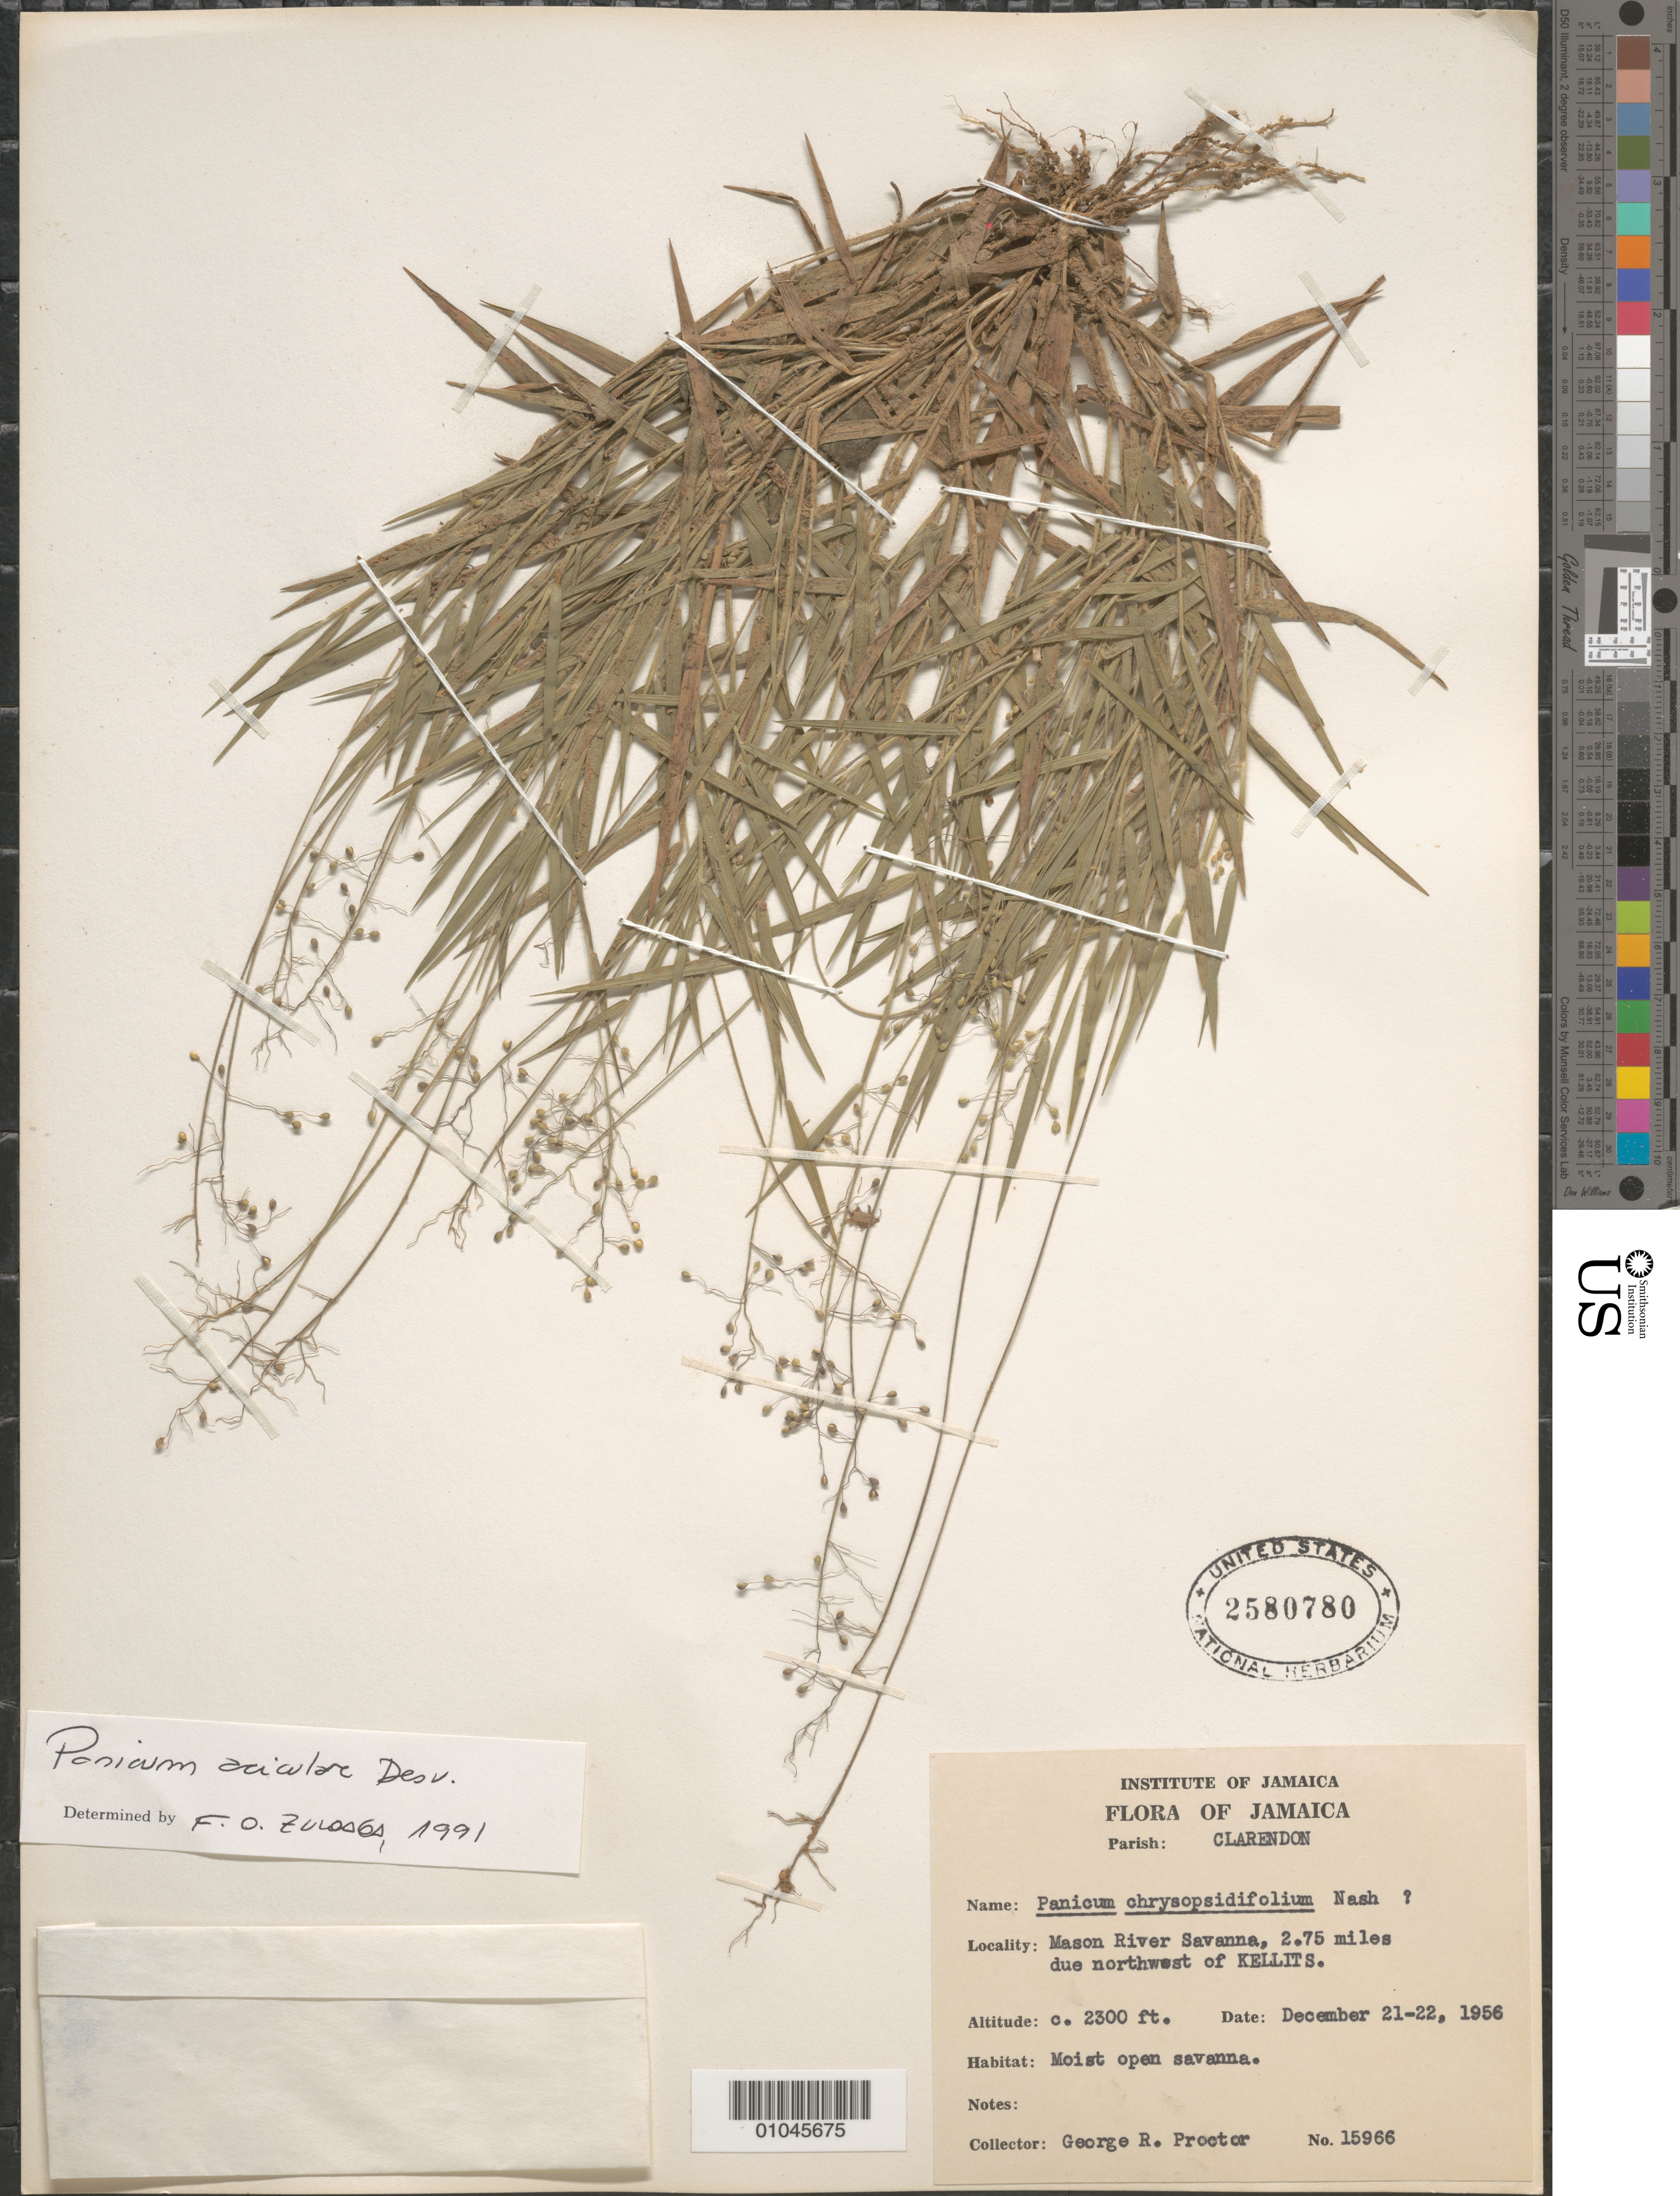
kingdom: Plantae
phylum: Tracheophyta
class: Liliopsida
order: Poales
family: Poaceae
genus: Panicum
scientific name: Panicum aciculare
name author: Desv. ex Poir.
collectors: G. R. Proctor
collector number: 15966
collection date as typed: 21 Dec 1956 to 22 Dec 1956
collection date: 1956-12-21/1956-12-22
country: Jamaica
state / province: Clarendon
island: Jamaica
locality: Mason River Savanna due NW of Killits. Moist open savanna.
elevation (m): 701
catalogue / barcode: US 2580780